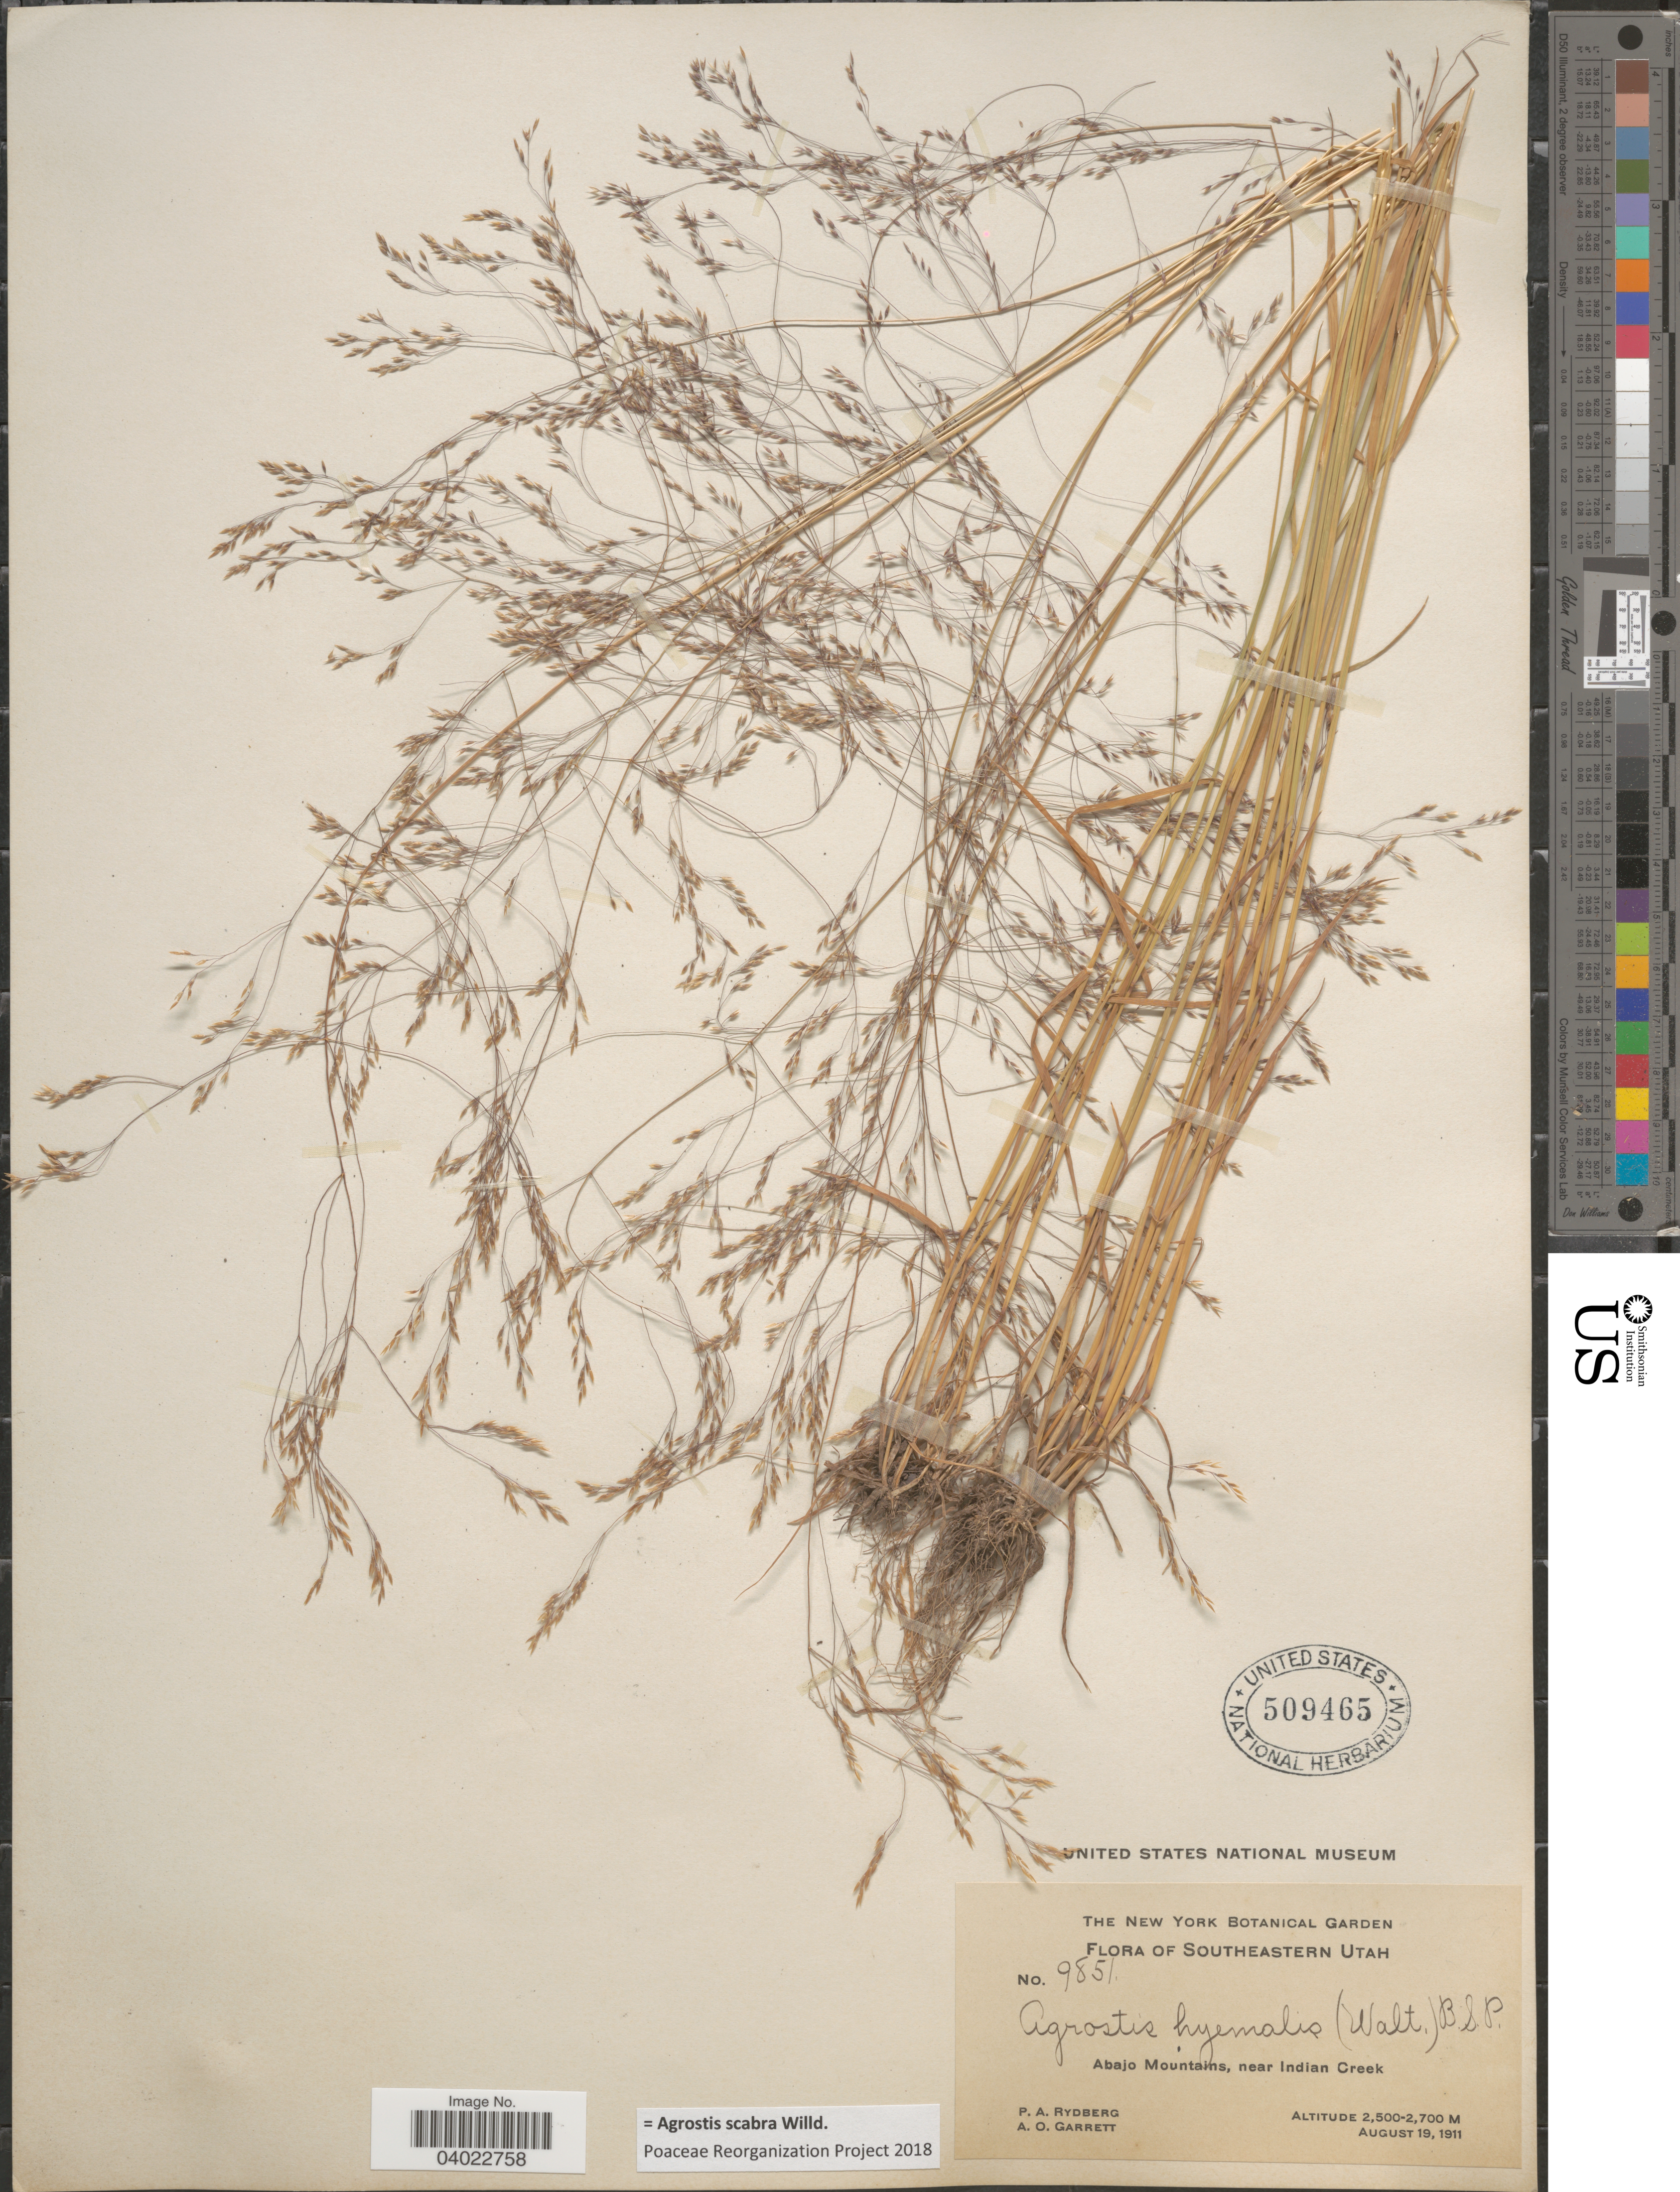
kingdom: Plantae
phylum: Tracheophyta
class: Liliopsida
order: Poales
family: Poaceae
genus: Agrostis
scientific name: Agrostis scabra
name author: Willd.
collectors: P. A. Rydberg & A. O. Garrett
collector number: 9851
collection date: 1911-08-19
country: United States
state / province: Utah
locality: Southeastern Utah. Abajo Mountains, near Indian Creek.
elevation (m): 2500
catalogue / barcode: US 509465